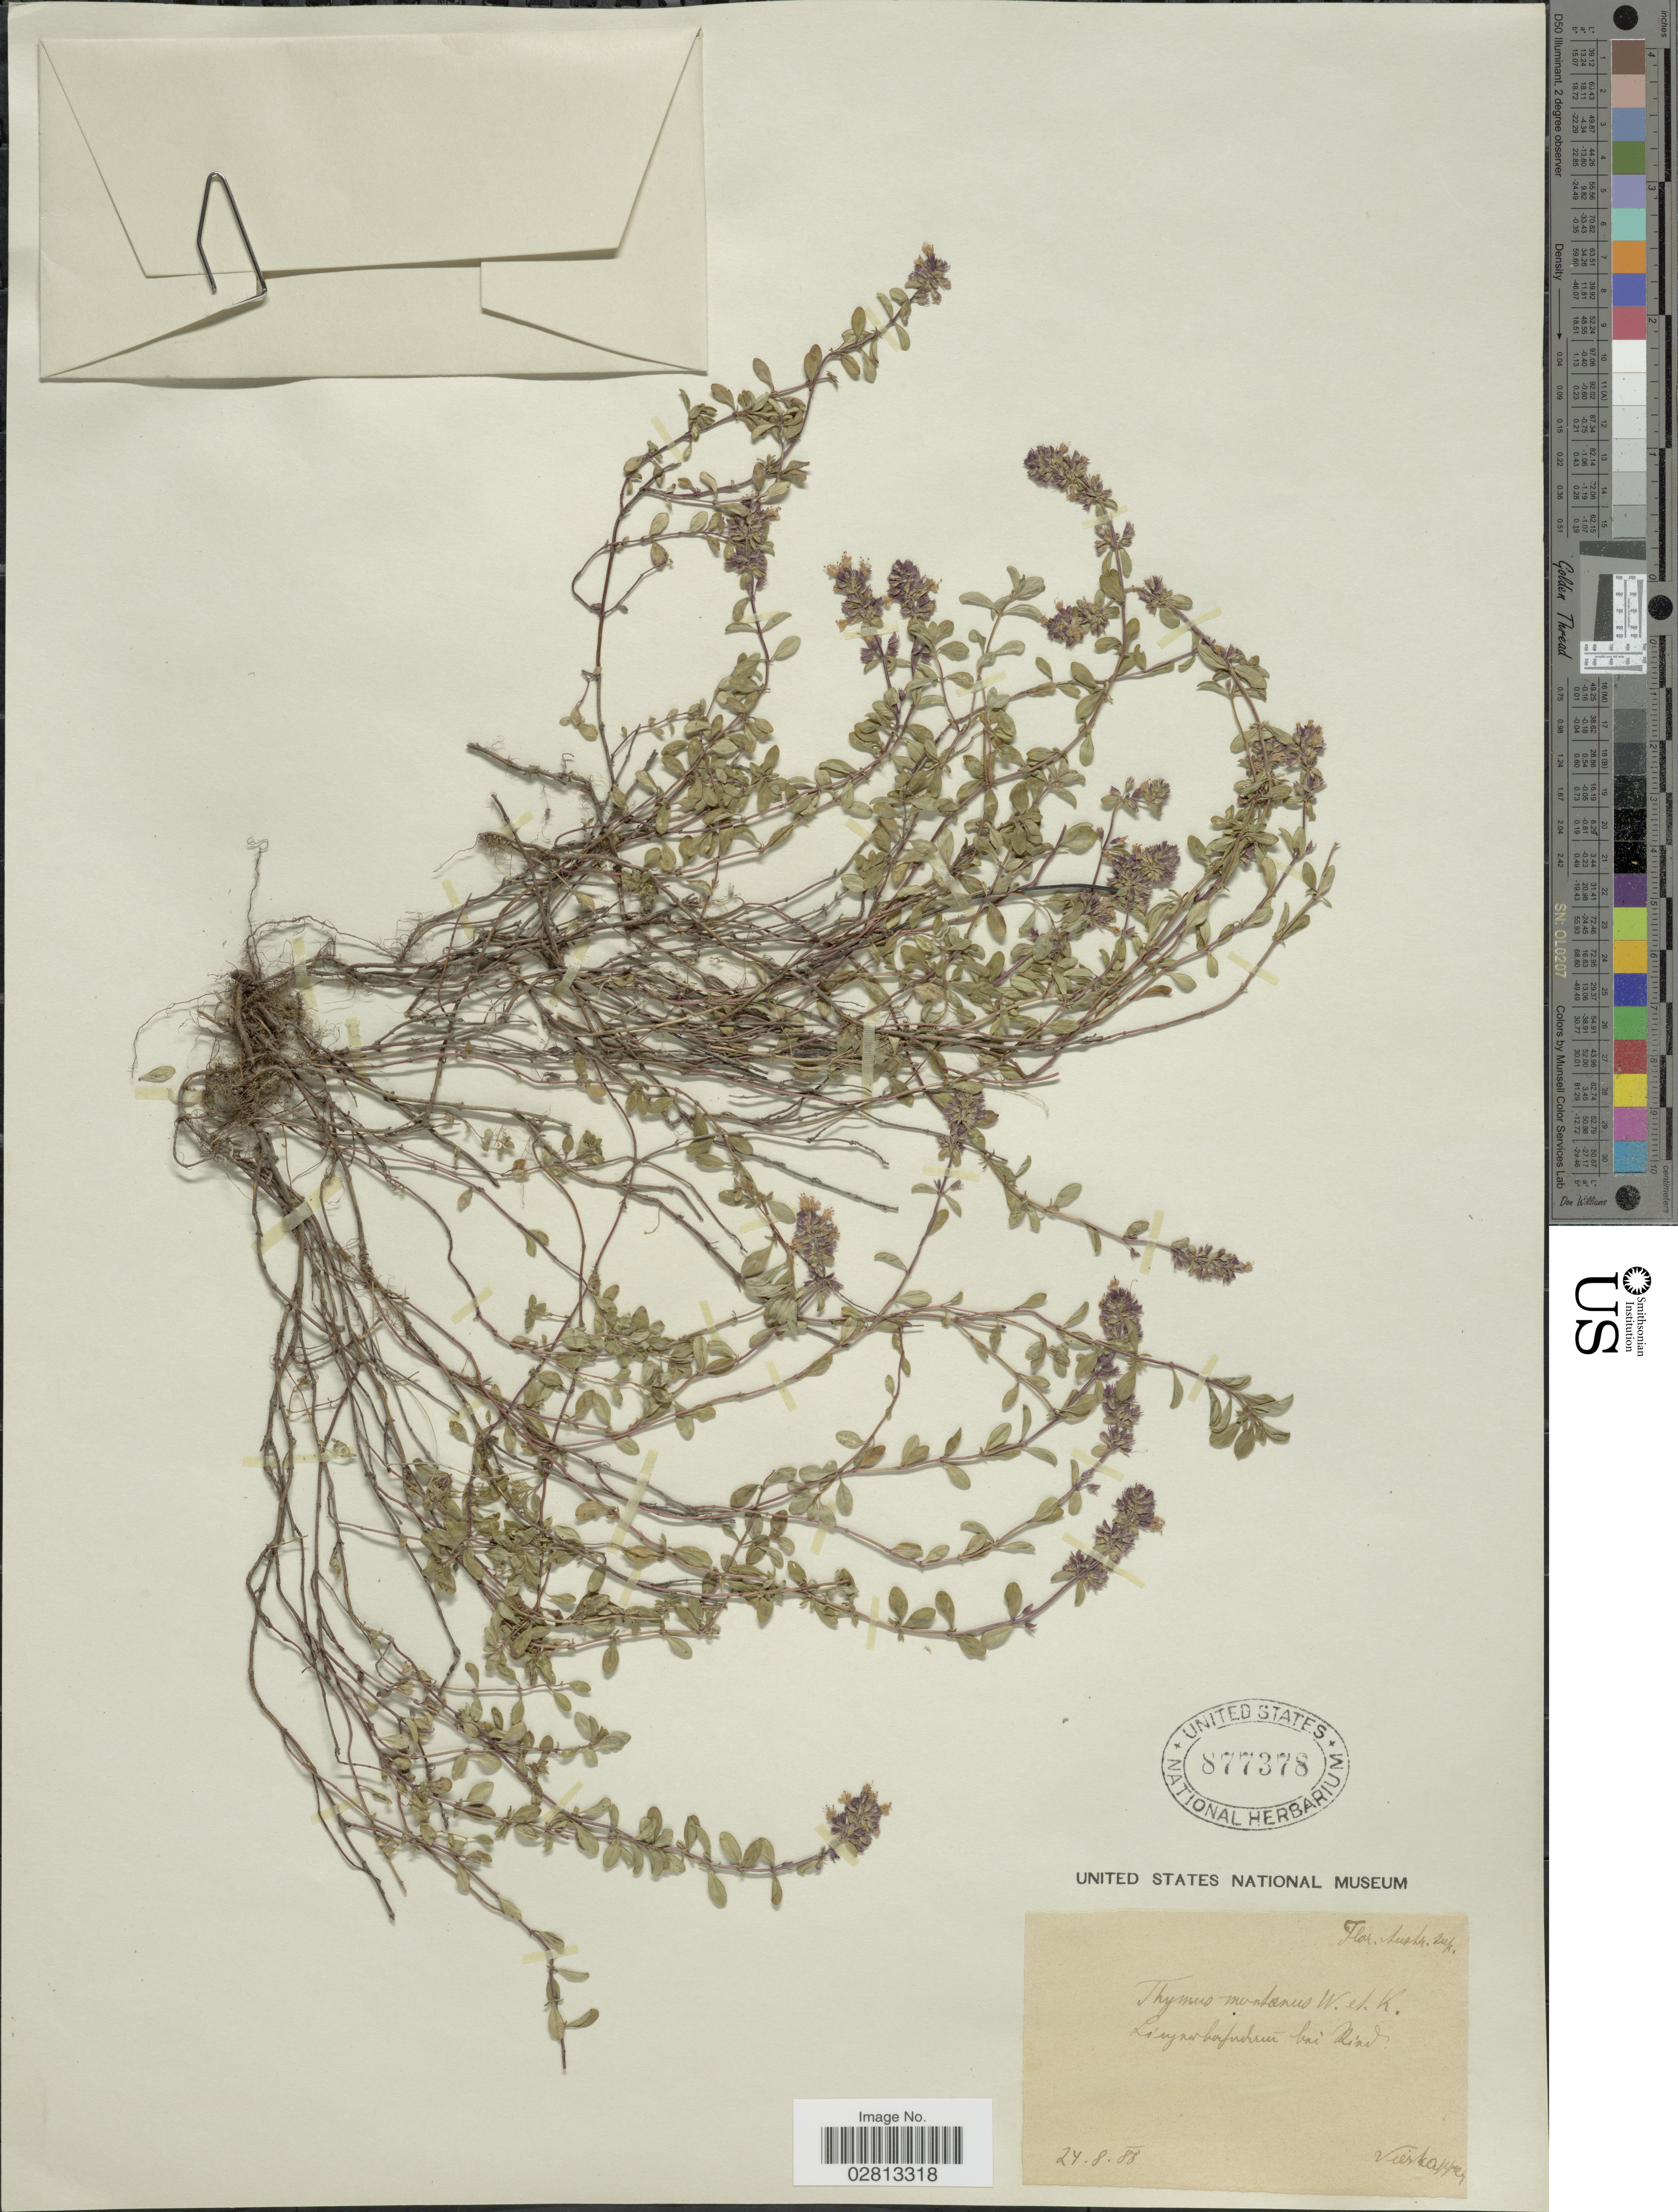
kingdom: Plantae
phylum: Tracheophyta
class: Magnoliopsida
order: Lamiales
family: Lamiaceae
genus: Thymus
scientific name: Thymus montanus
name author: Crantz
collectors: Vierhapper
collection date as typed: Transcribed d/m/y: 24/8/88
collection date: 1888-08-24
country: Austria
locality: Austr. sup. Linzerbahndamm bei Ried.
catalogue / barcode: US 877378